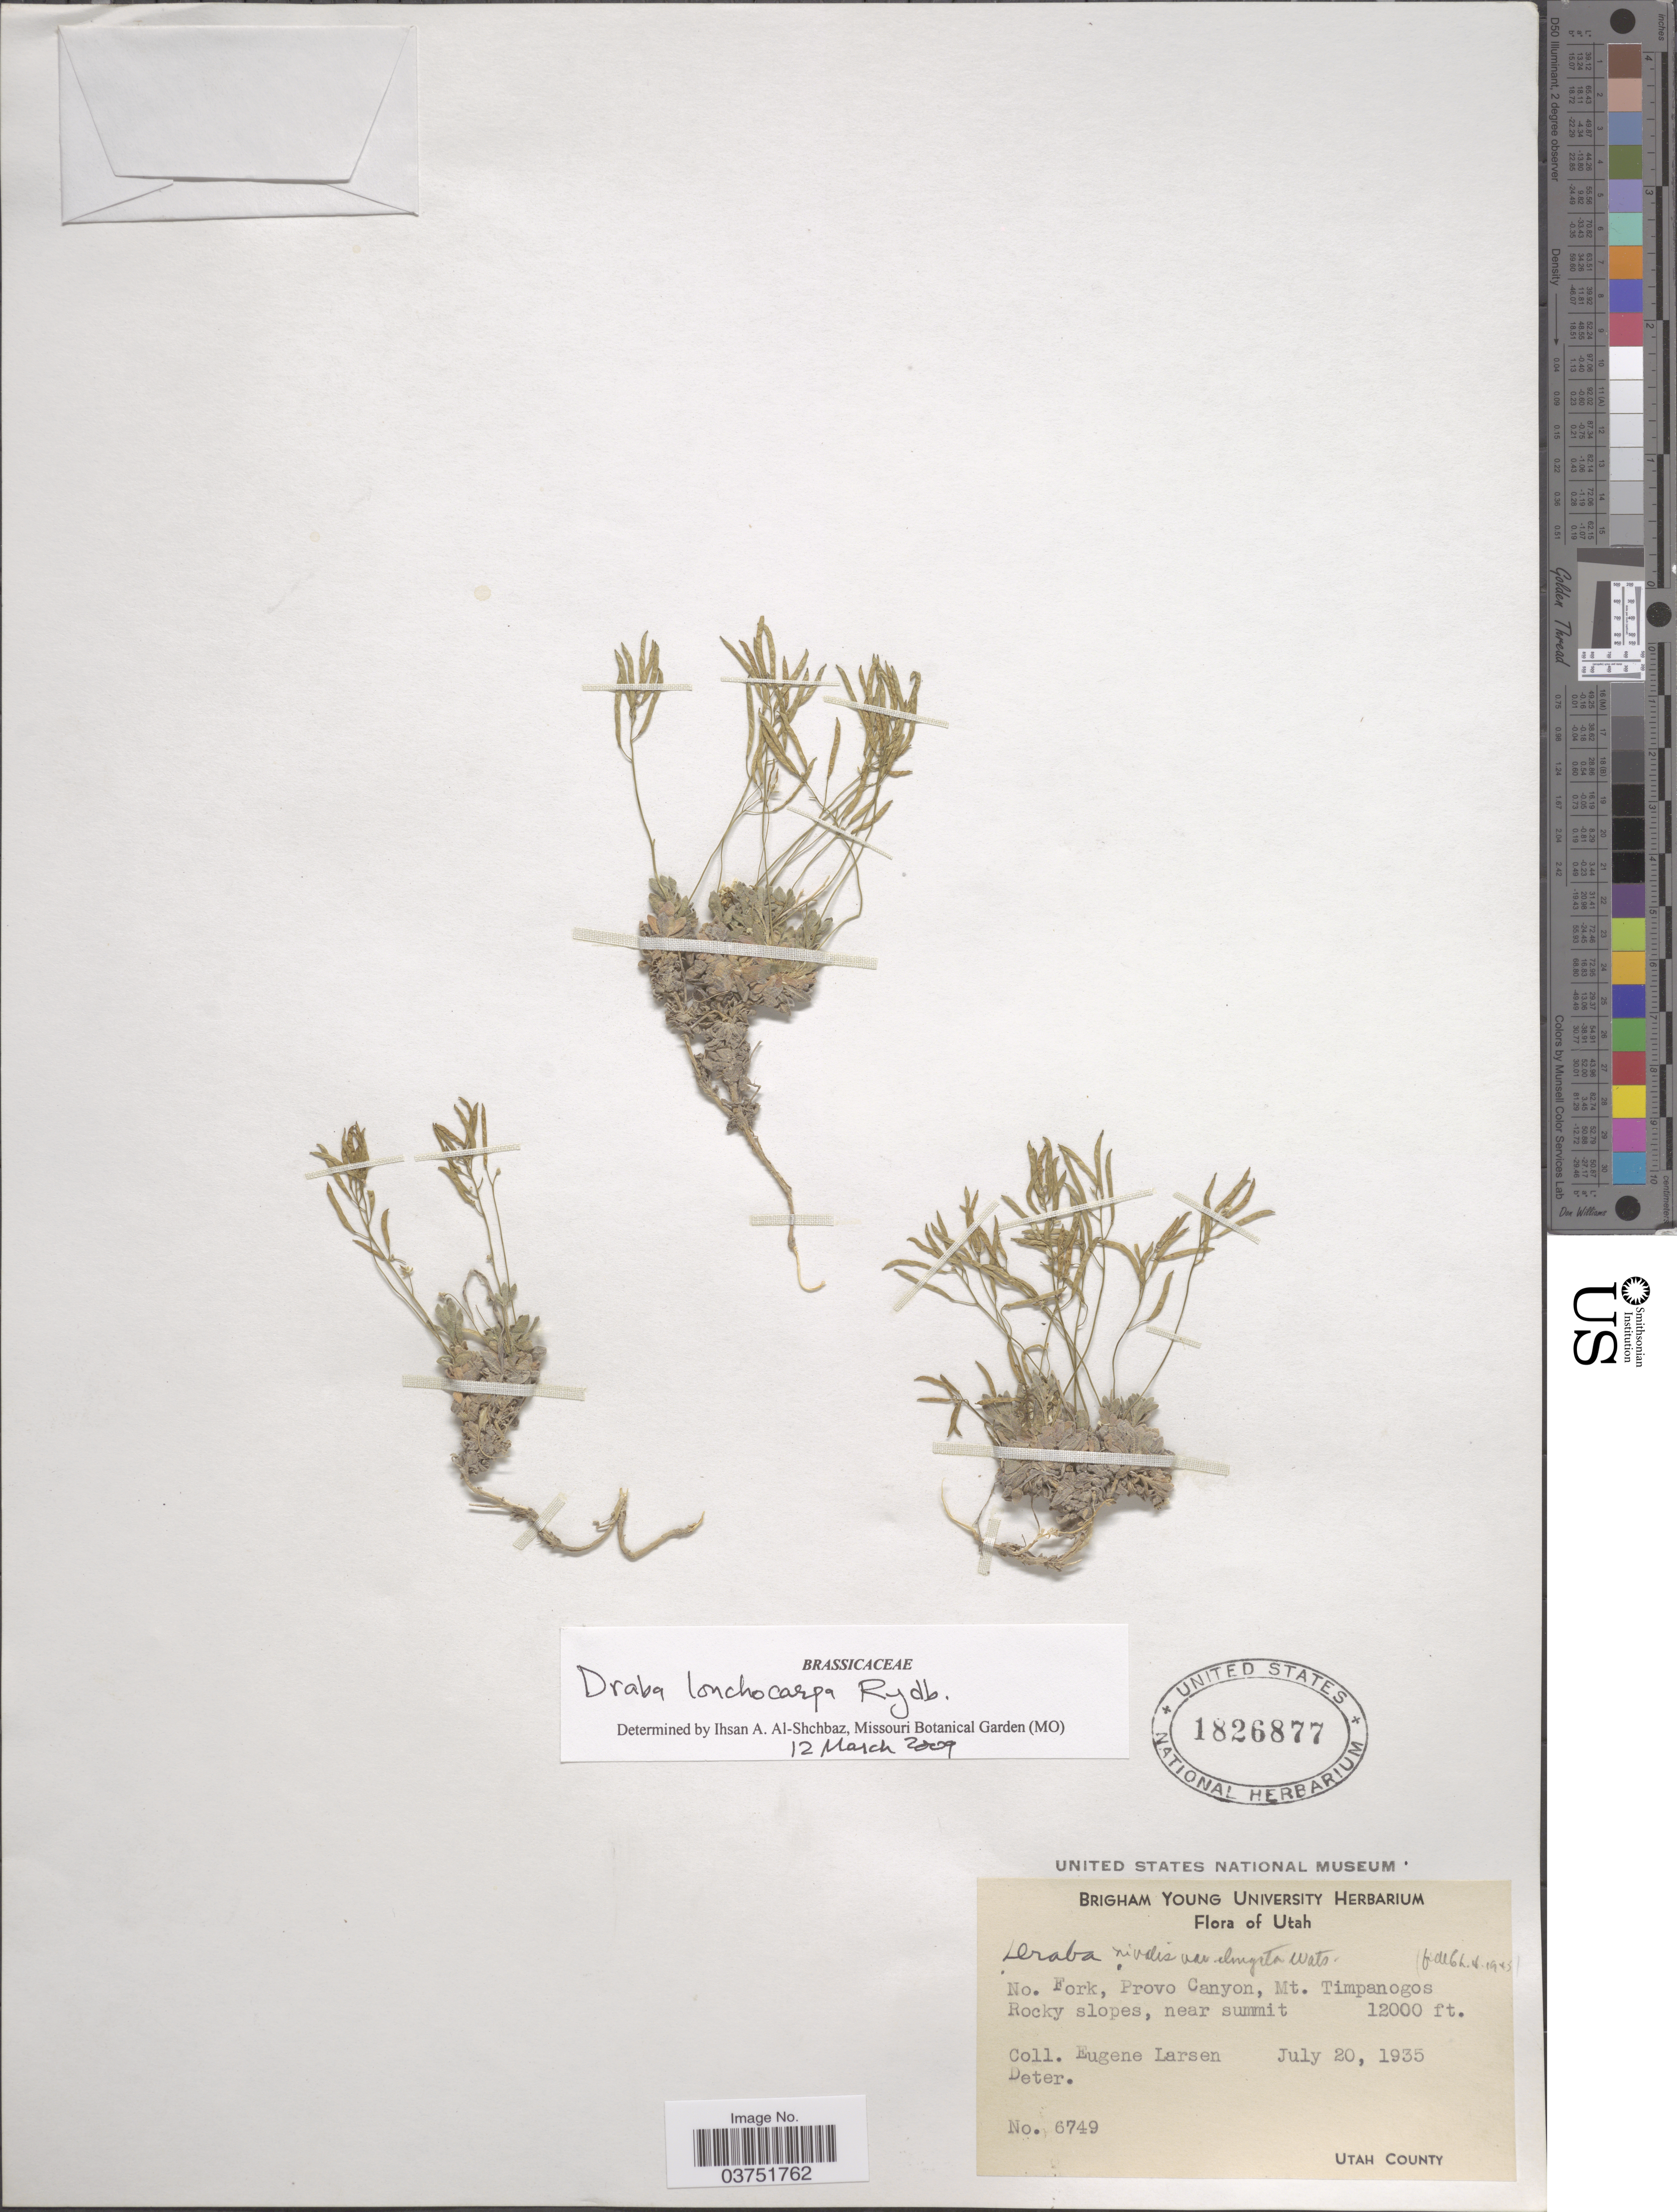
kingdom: Plantae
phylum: Tracheophyta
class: Magnoliopsida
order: Brassicales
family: Brassicaceae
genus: Draba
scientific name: Draba lonchocarpa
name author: Rydb.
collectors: E. Larsen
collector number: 6749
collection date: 1935-07-20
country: United States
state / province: Utah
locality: Fork, Provo Canyon, Mt. Timpanogos Rocky slopes, near summit. Utah County.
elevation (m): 3658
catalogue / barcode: US 1826877